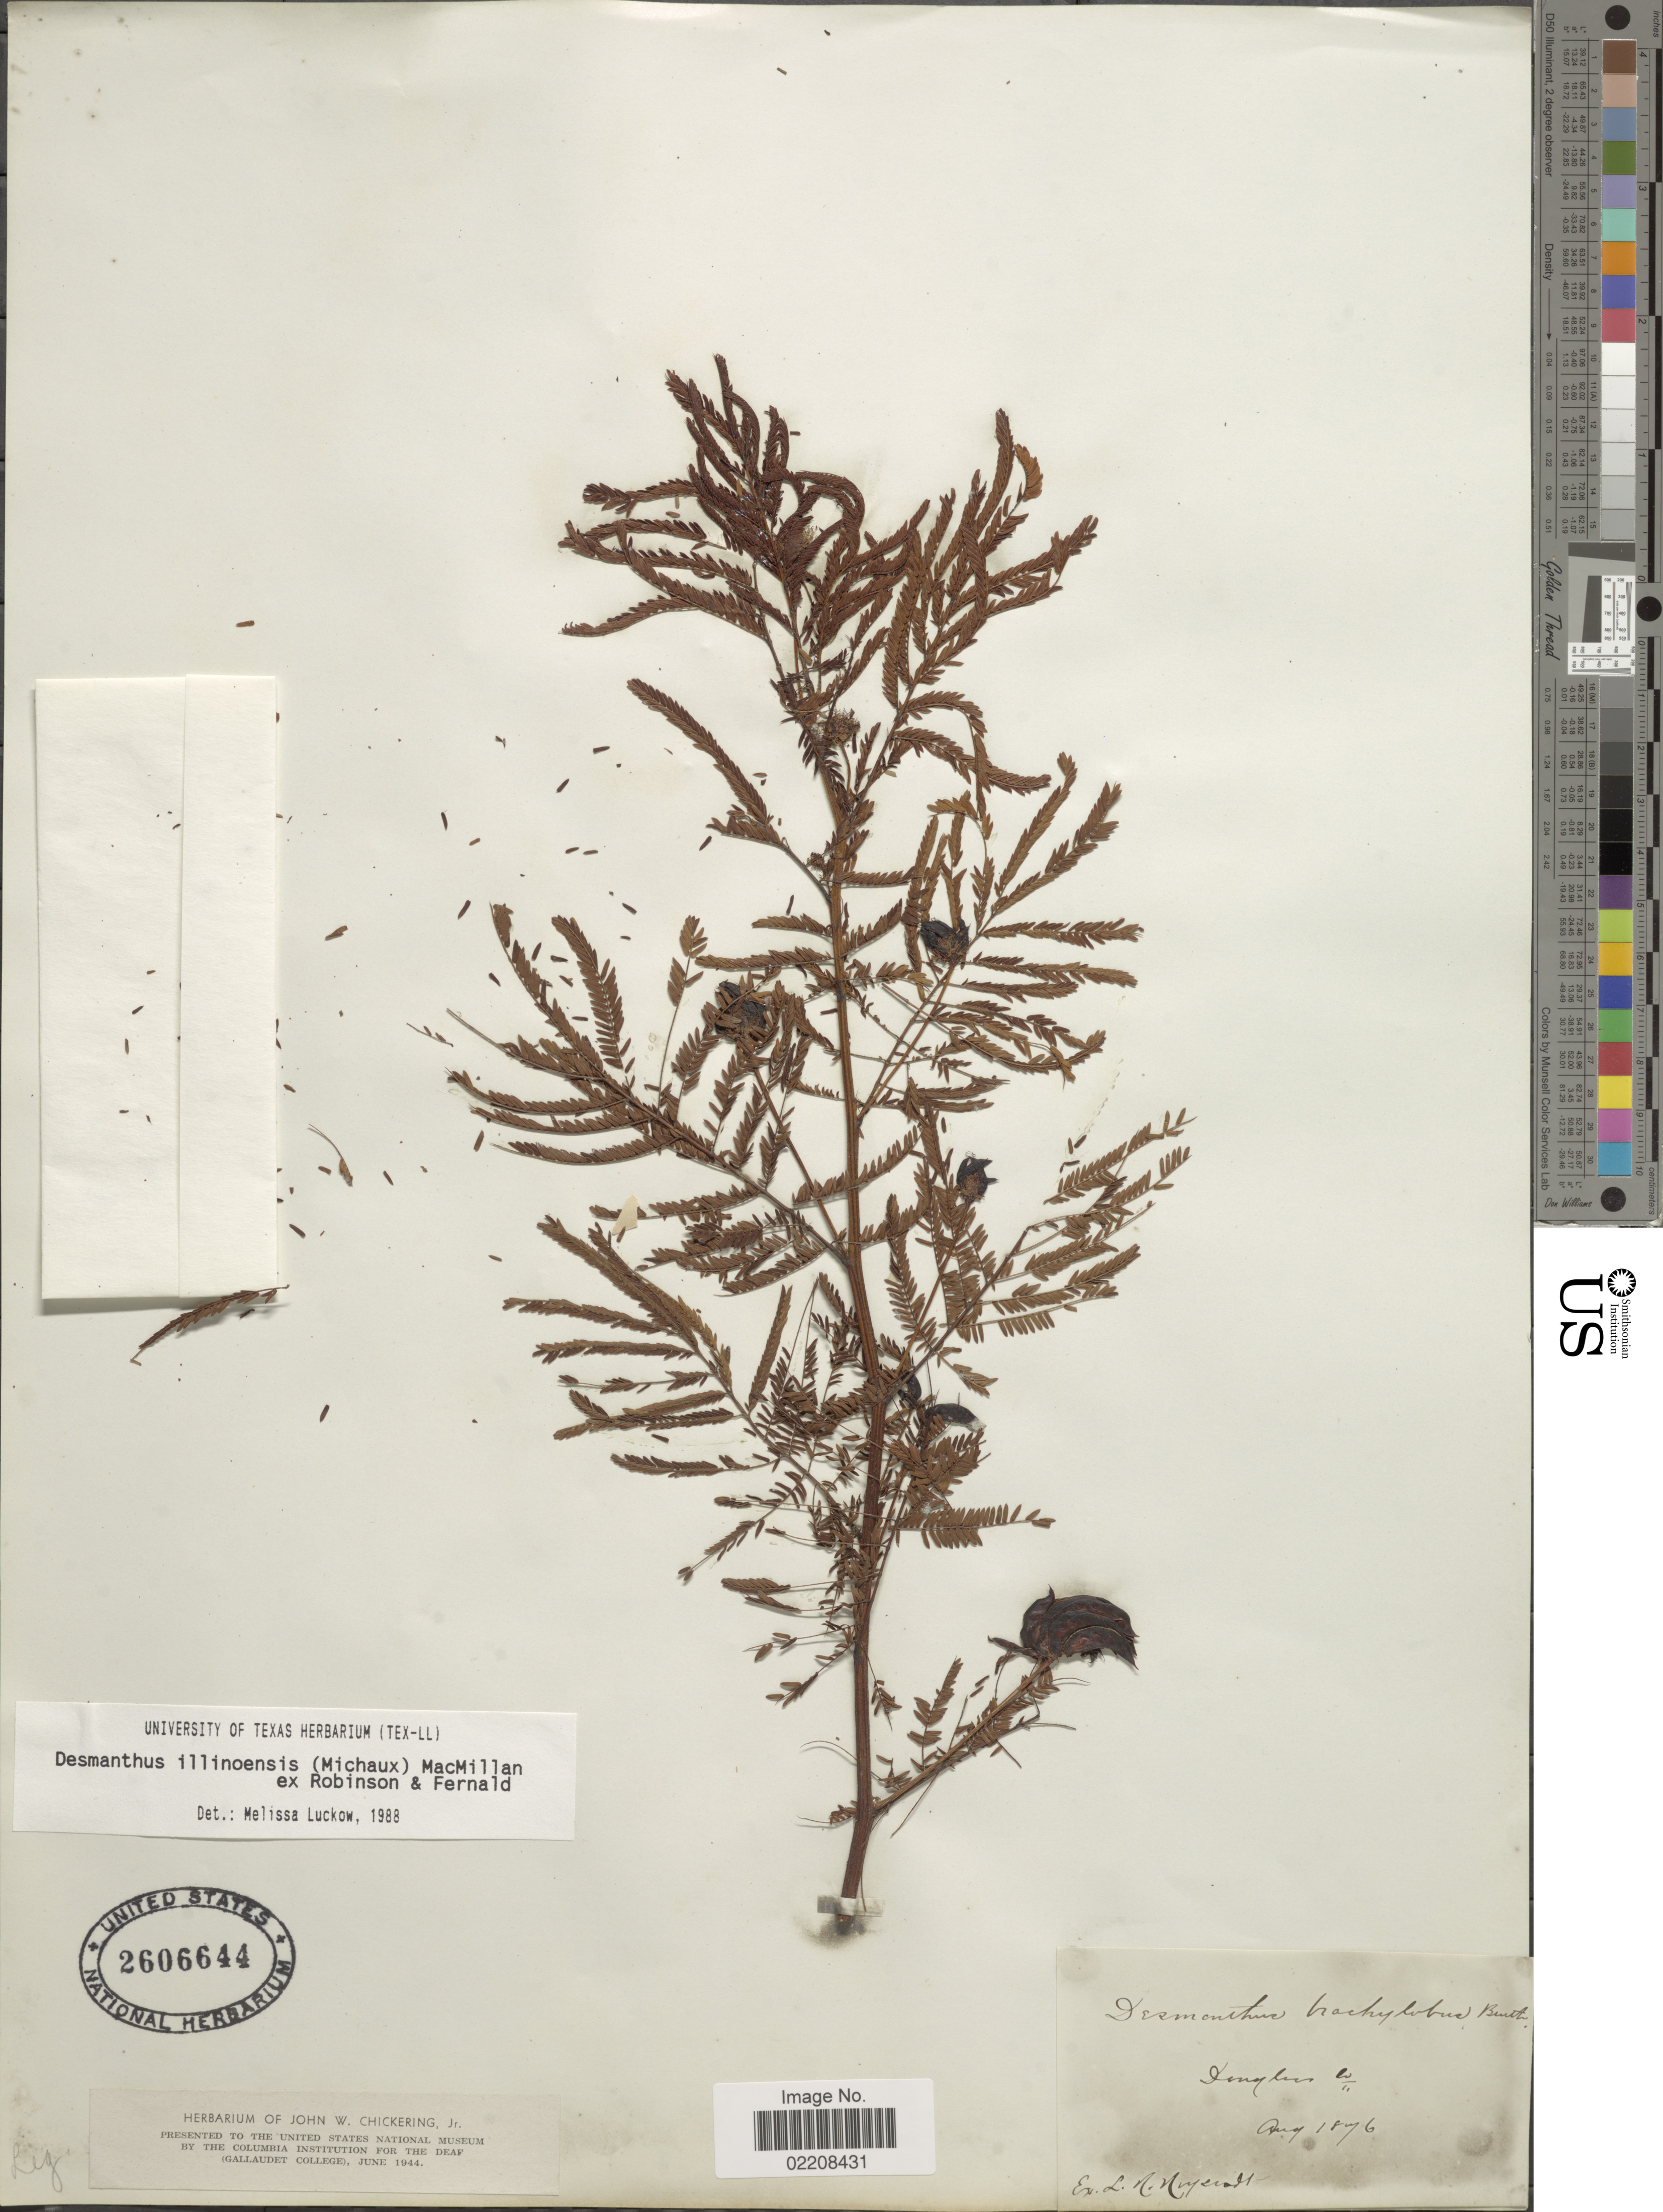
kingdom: Plantae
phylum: Tracheophyta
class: Magnoliopsida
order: Fabales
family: Fabaceae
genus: Desmanthus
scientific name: Desmanthus illinoensis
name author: (Michx.) MacMill.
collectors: L. Nuyeradt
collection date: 1876-08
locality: Douglas Co. [interpreted]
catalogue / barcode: US 2606644